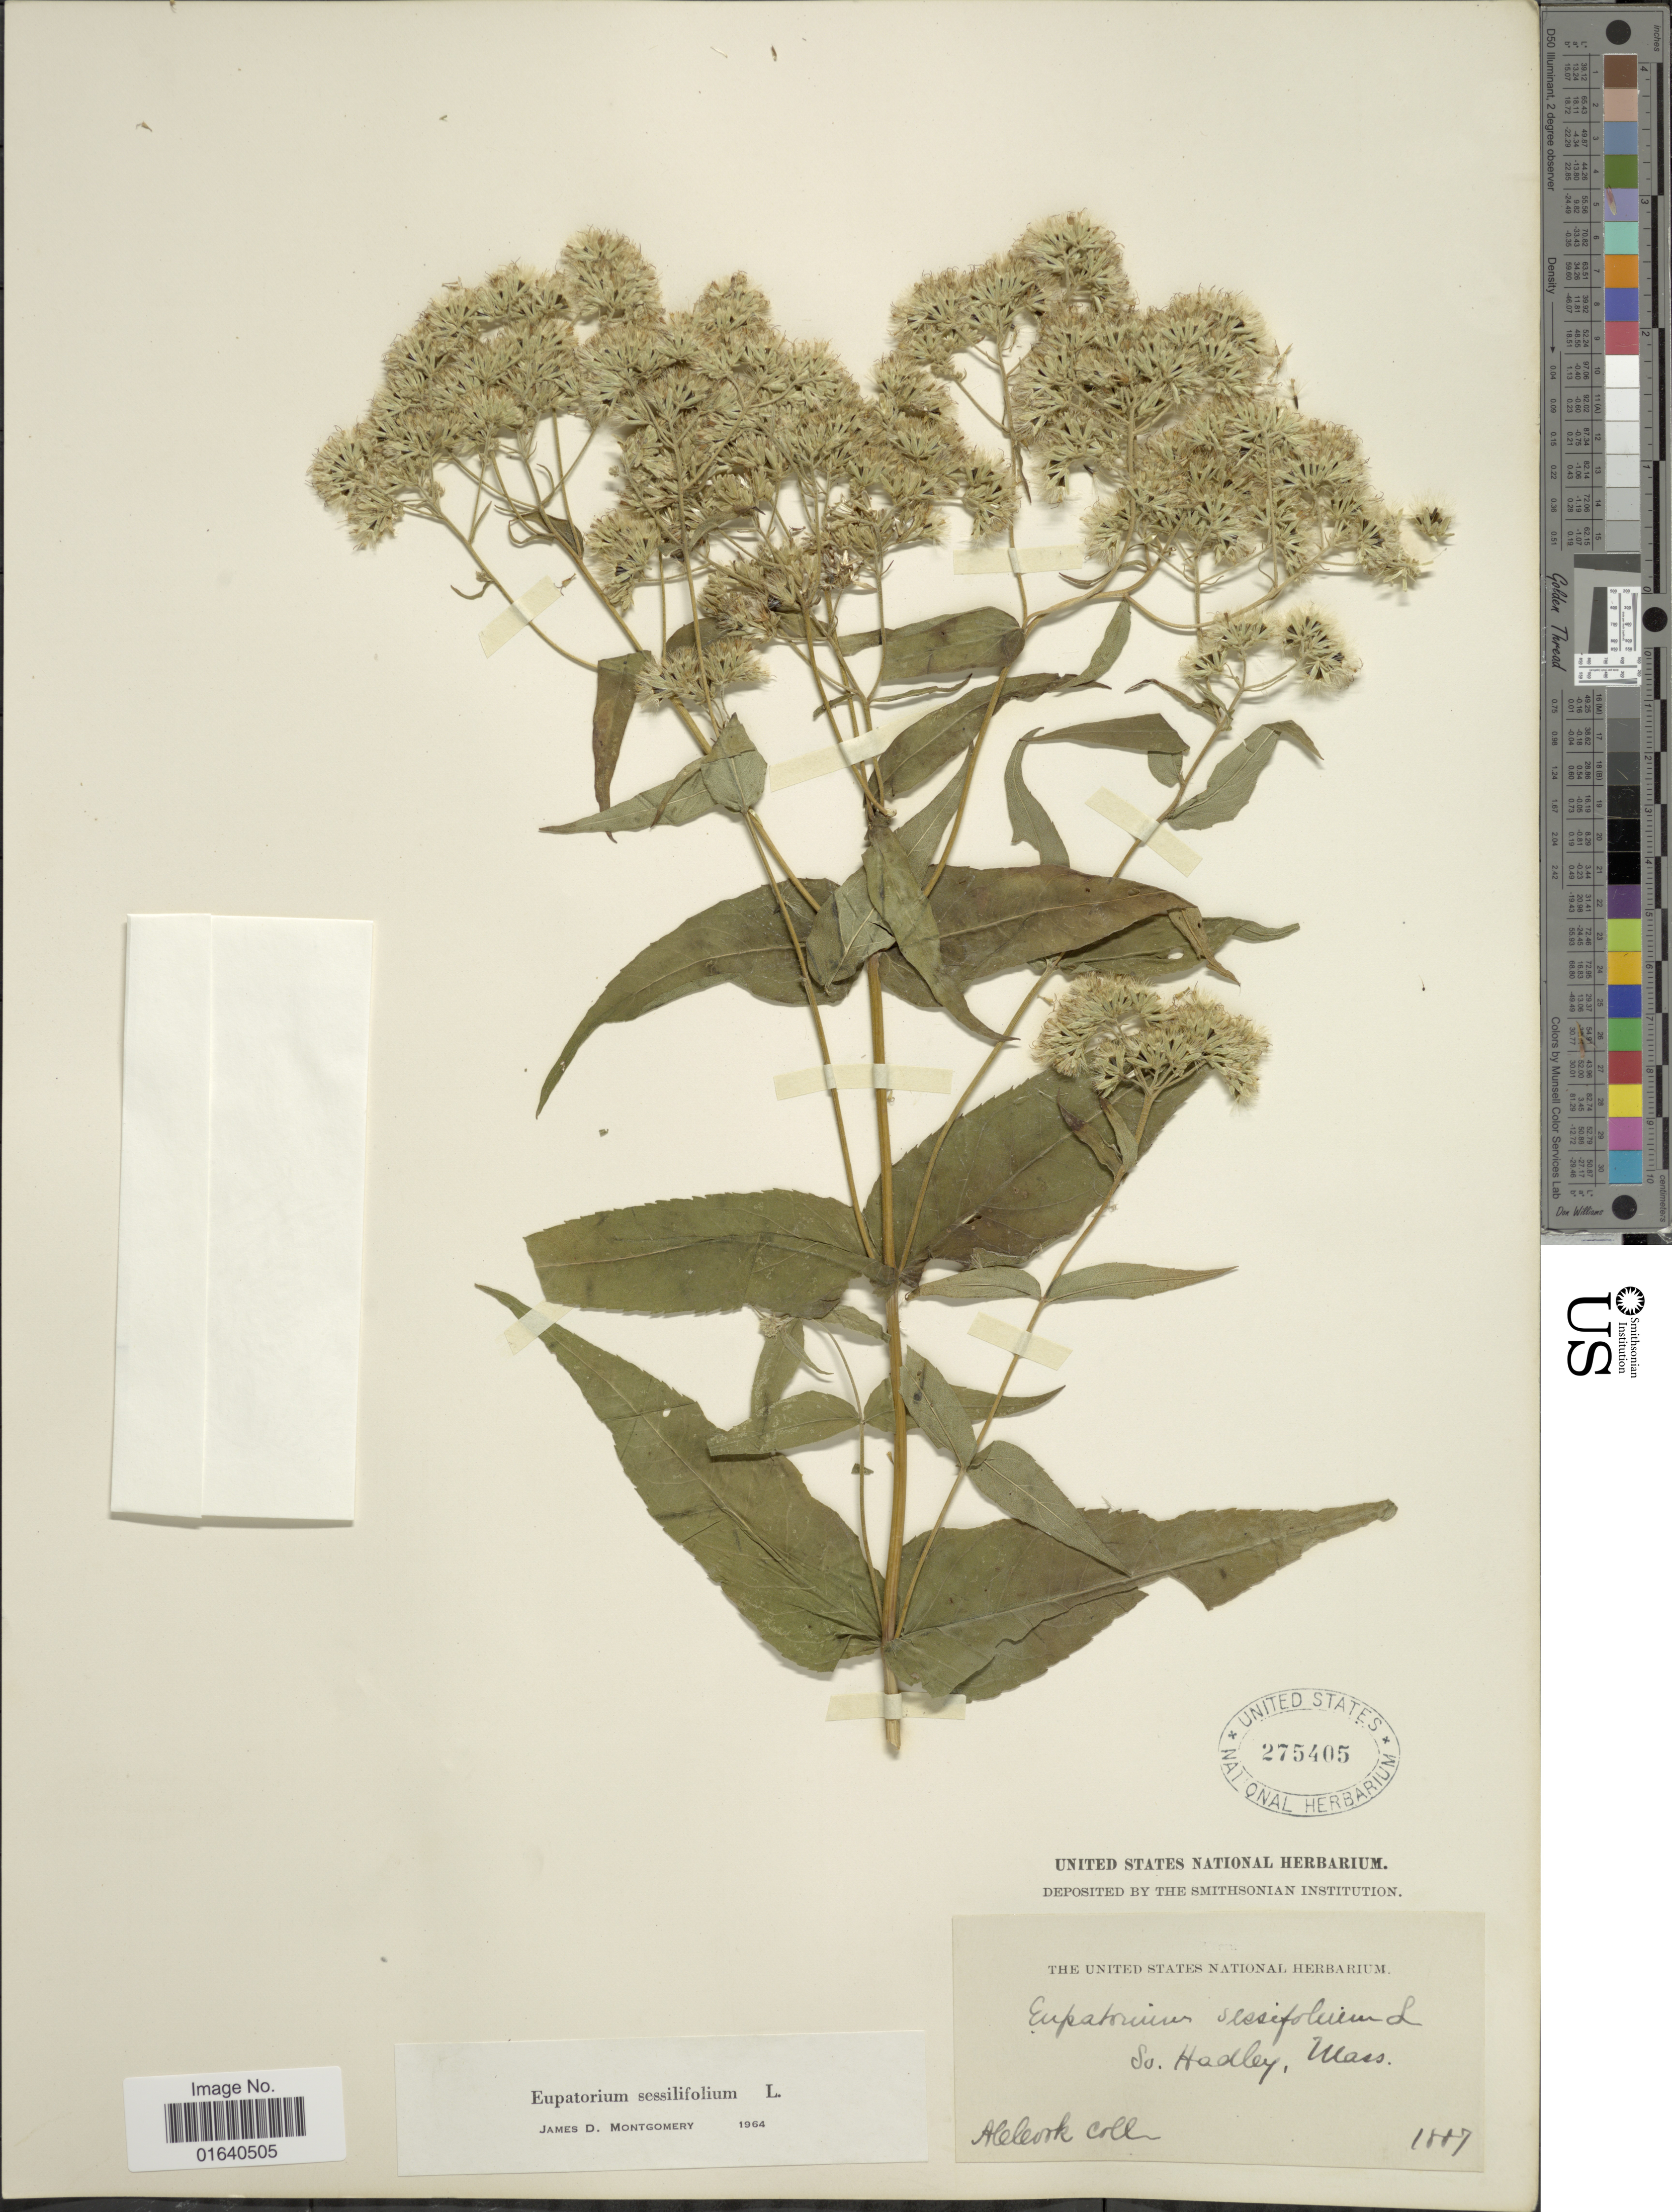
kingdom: Plantae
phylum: Tracheophyta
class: Magnoliopsida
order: Asterales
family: Asteraceae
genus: Eupatorium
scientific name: Eupatorium sessilifolium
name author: L.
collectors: A. Cook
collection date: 1887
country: United States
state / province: Massachusetts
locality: So. Hadley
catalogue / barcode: US 275405